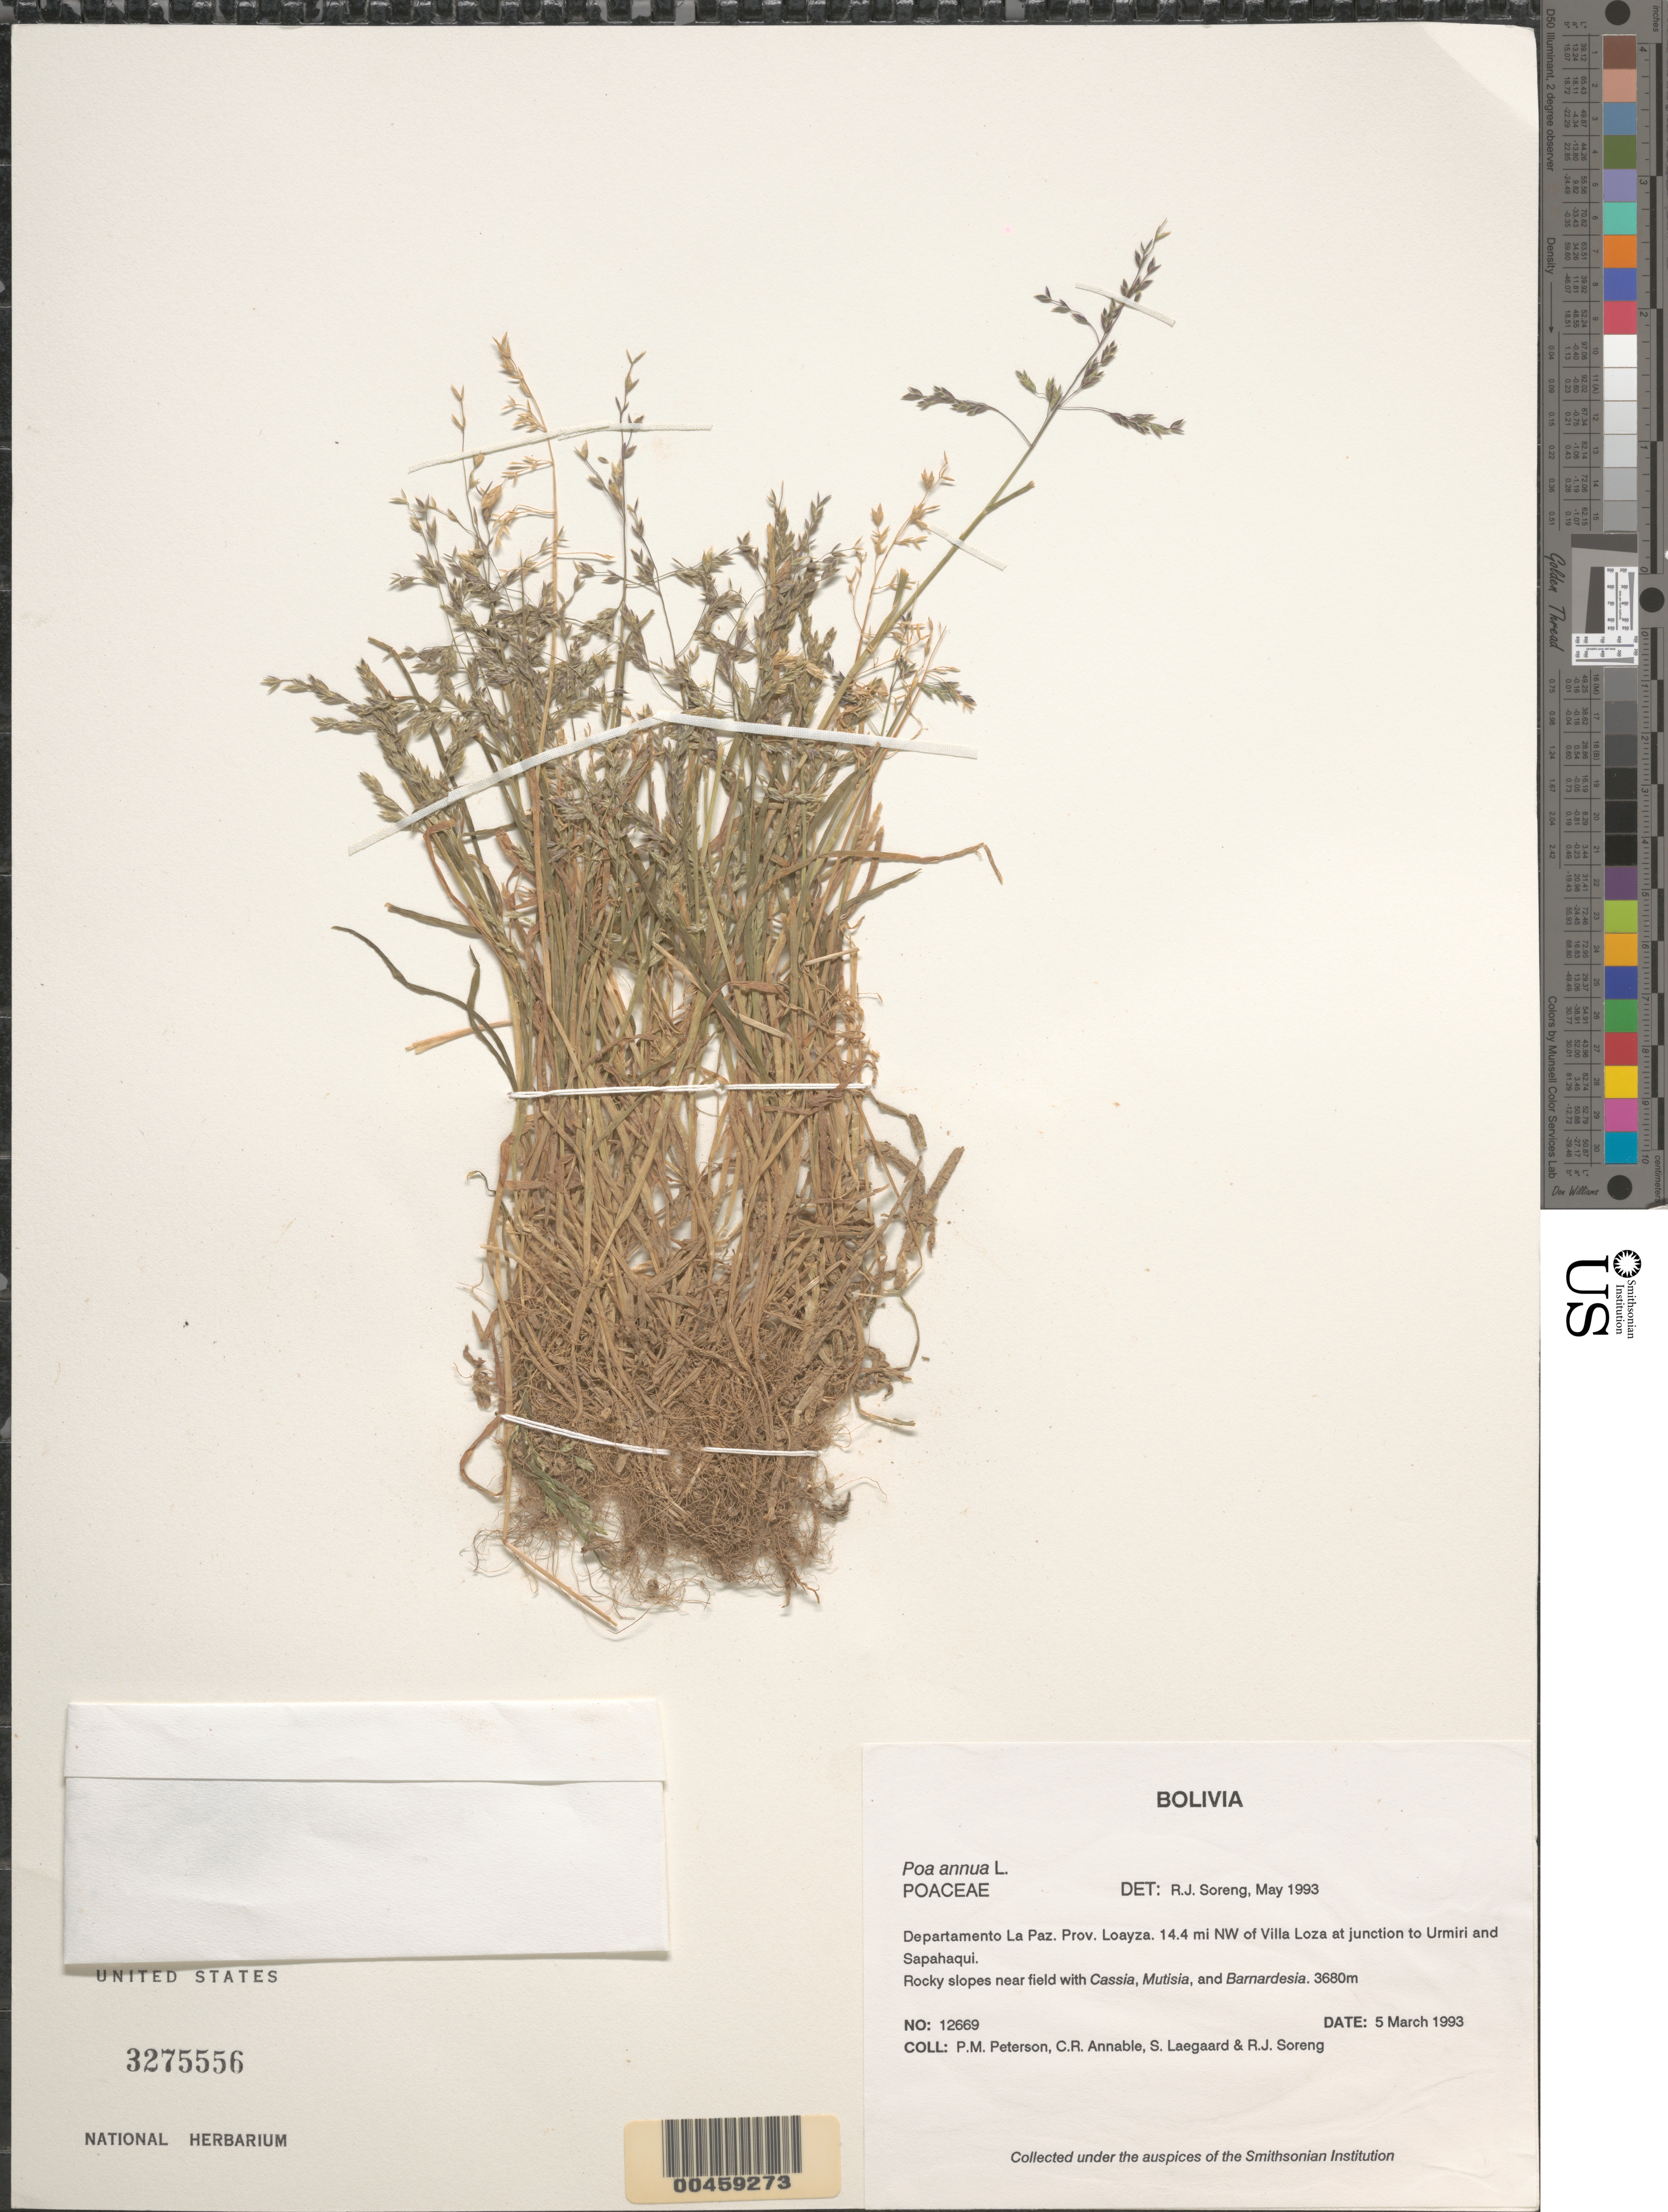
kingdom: Plantae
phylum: Tracheophyta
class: Liliopsida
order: Poales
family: Poaceae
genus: Poa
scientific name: Poa annua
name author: L.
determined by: Soreng, Robert J., Research Associate (BOT), Smithsonian Institution - National Museum of Natural History (UNITED STATES)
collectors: P. M. Peterson, C. R. Annable, S. Lægaard & R. J. Soreng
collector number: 12669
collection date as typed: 05 Mar 1993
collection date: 1993-03-05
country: Bolivia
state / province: La Paz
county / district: Loayza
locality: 14.4 mi NW of Villa Loza at junction to Urmiri and Sapahaqui.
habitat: Rocky slopes near field with Cassia, Mutisia, and Barnardesia.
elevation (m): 3680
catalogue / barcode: US 3275556